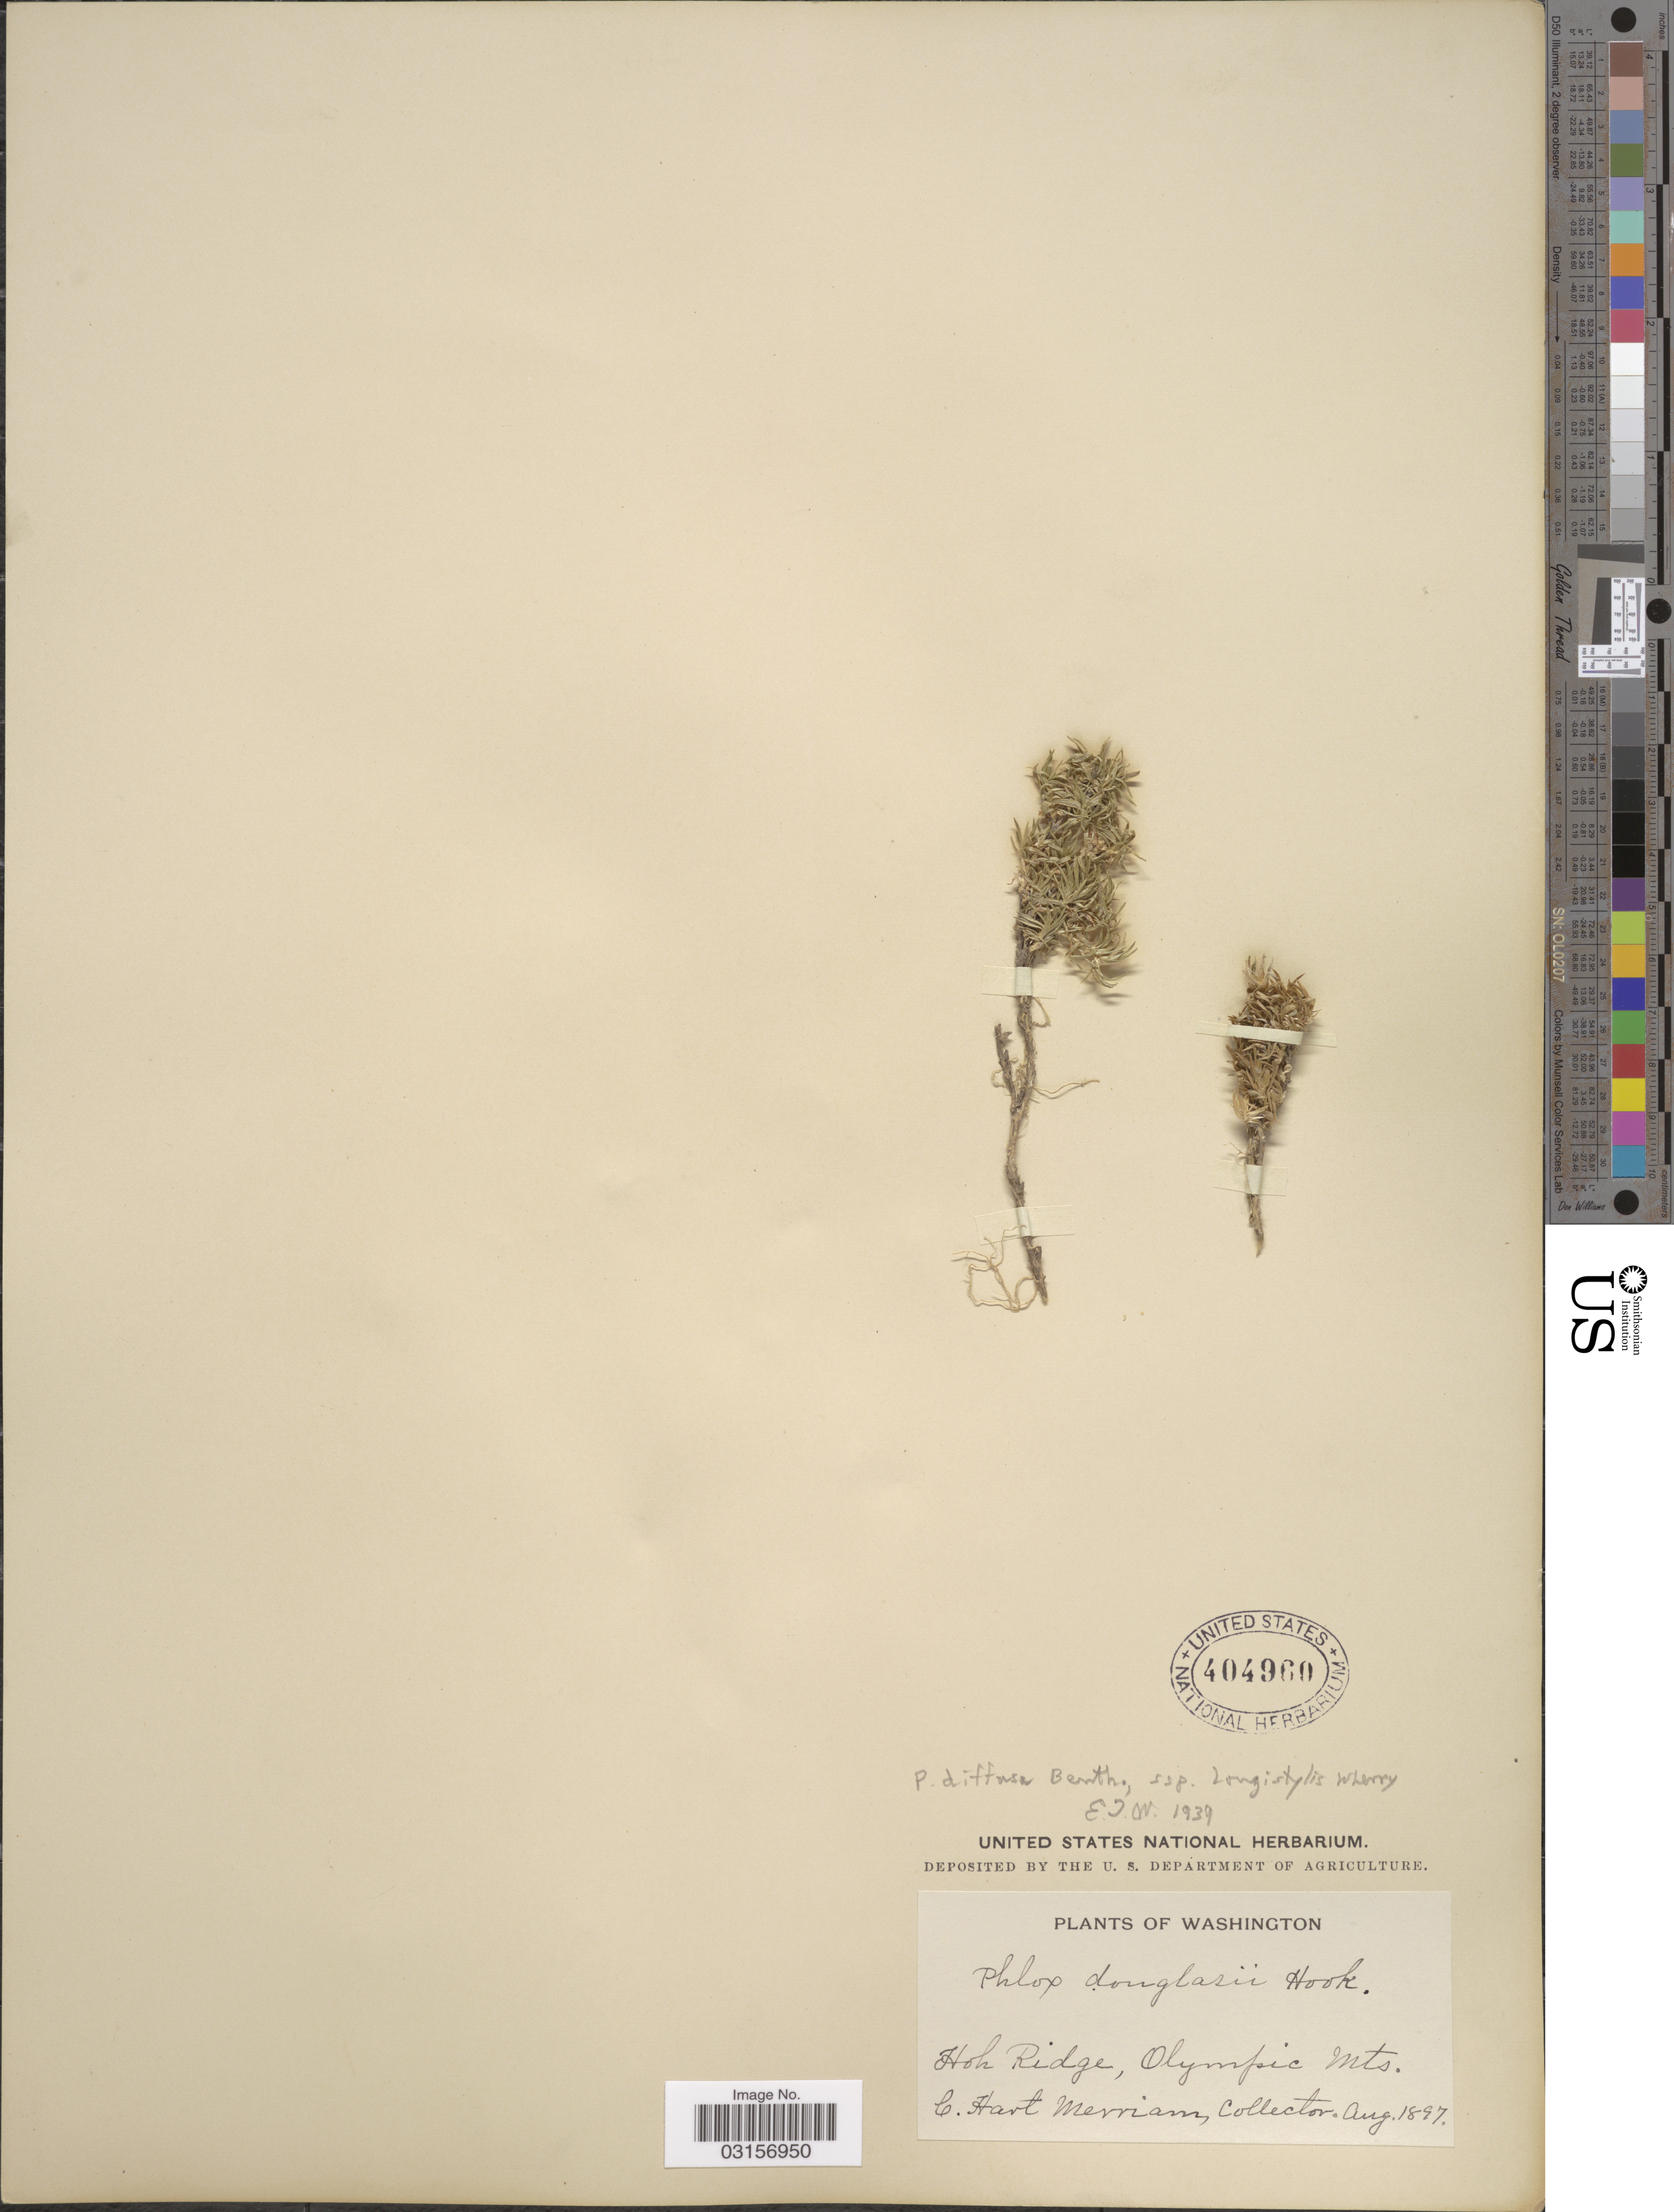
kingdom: Plantae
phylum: Tracheophyta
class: Magnoliopsida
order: Ericales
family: Polemoniaceae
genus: Phlox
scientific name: Phlox diffusa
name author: Benth.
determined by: Mayfield, M. H.; Ferguson, C. J.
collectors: C. Merriam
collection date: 1897-08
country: United States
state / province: Washington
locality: Hoh Ridge, Olympic Mts.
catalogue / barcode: US 404960